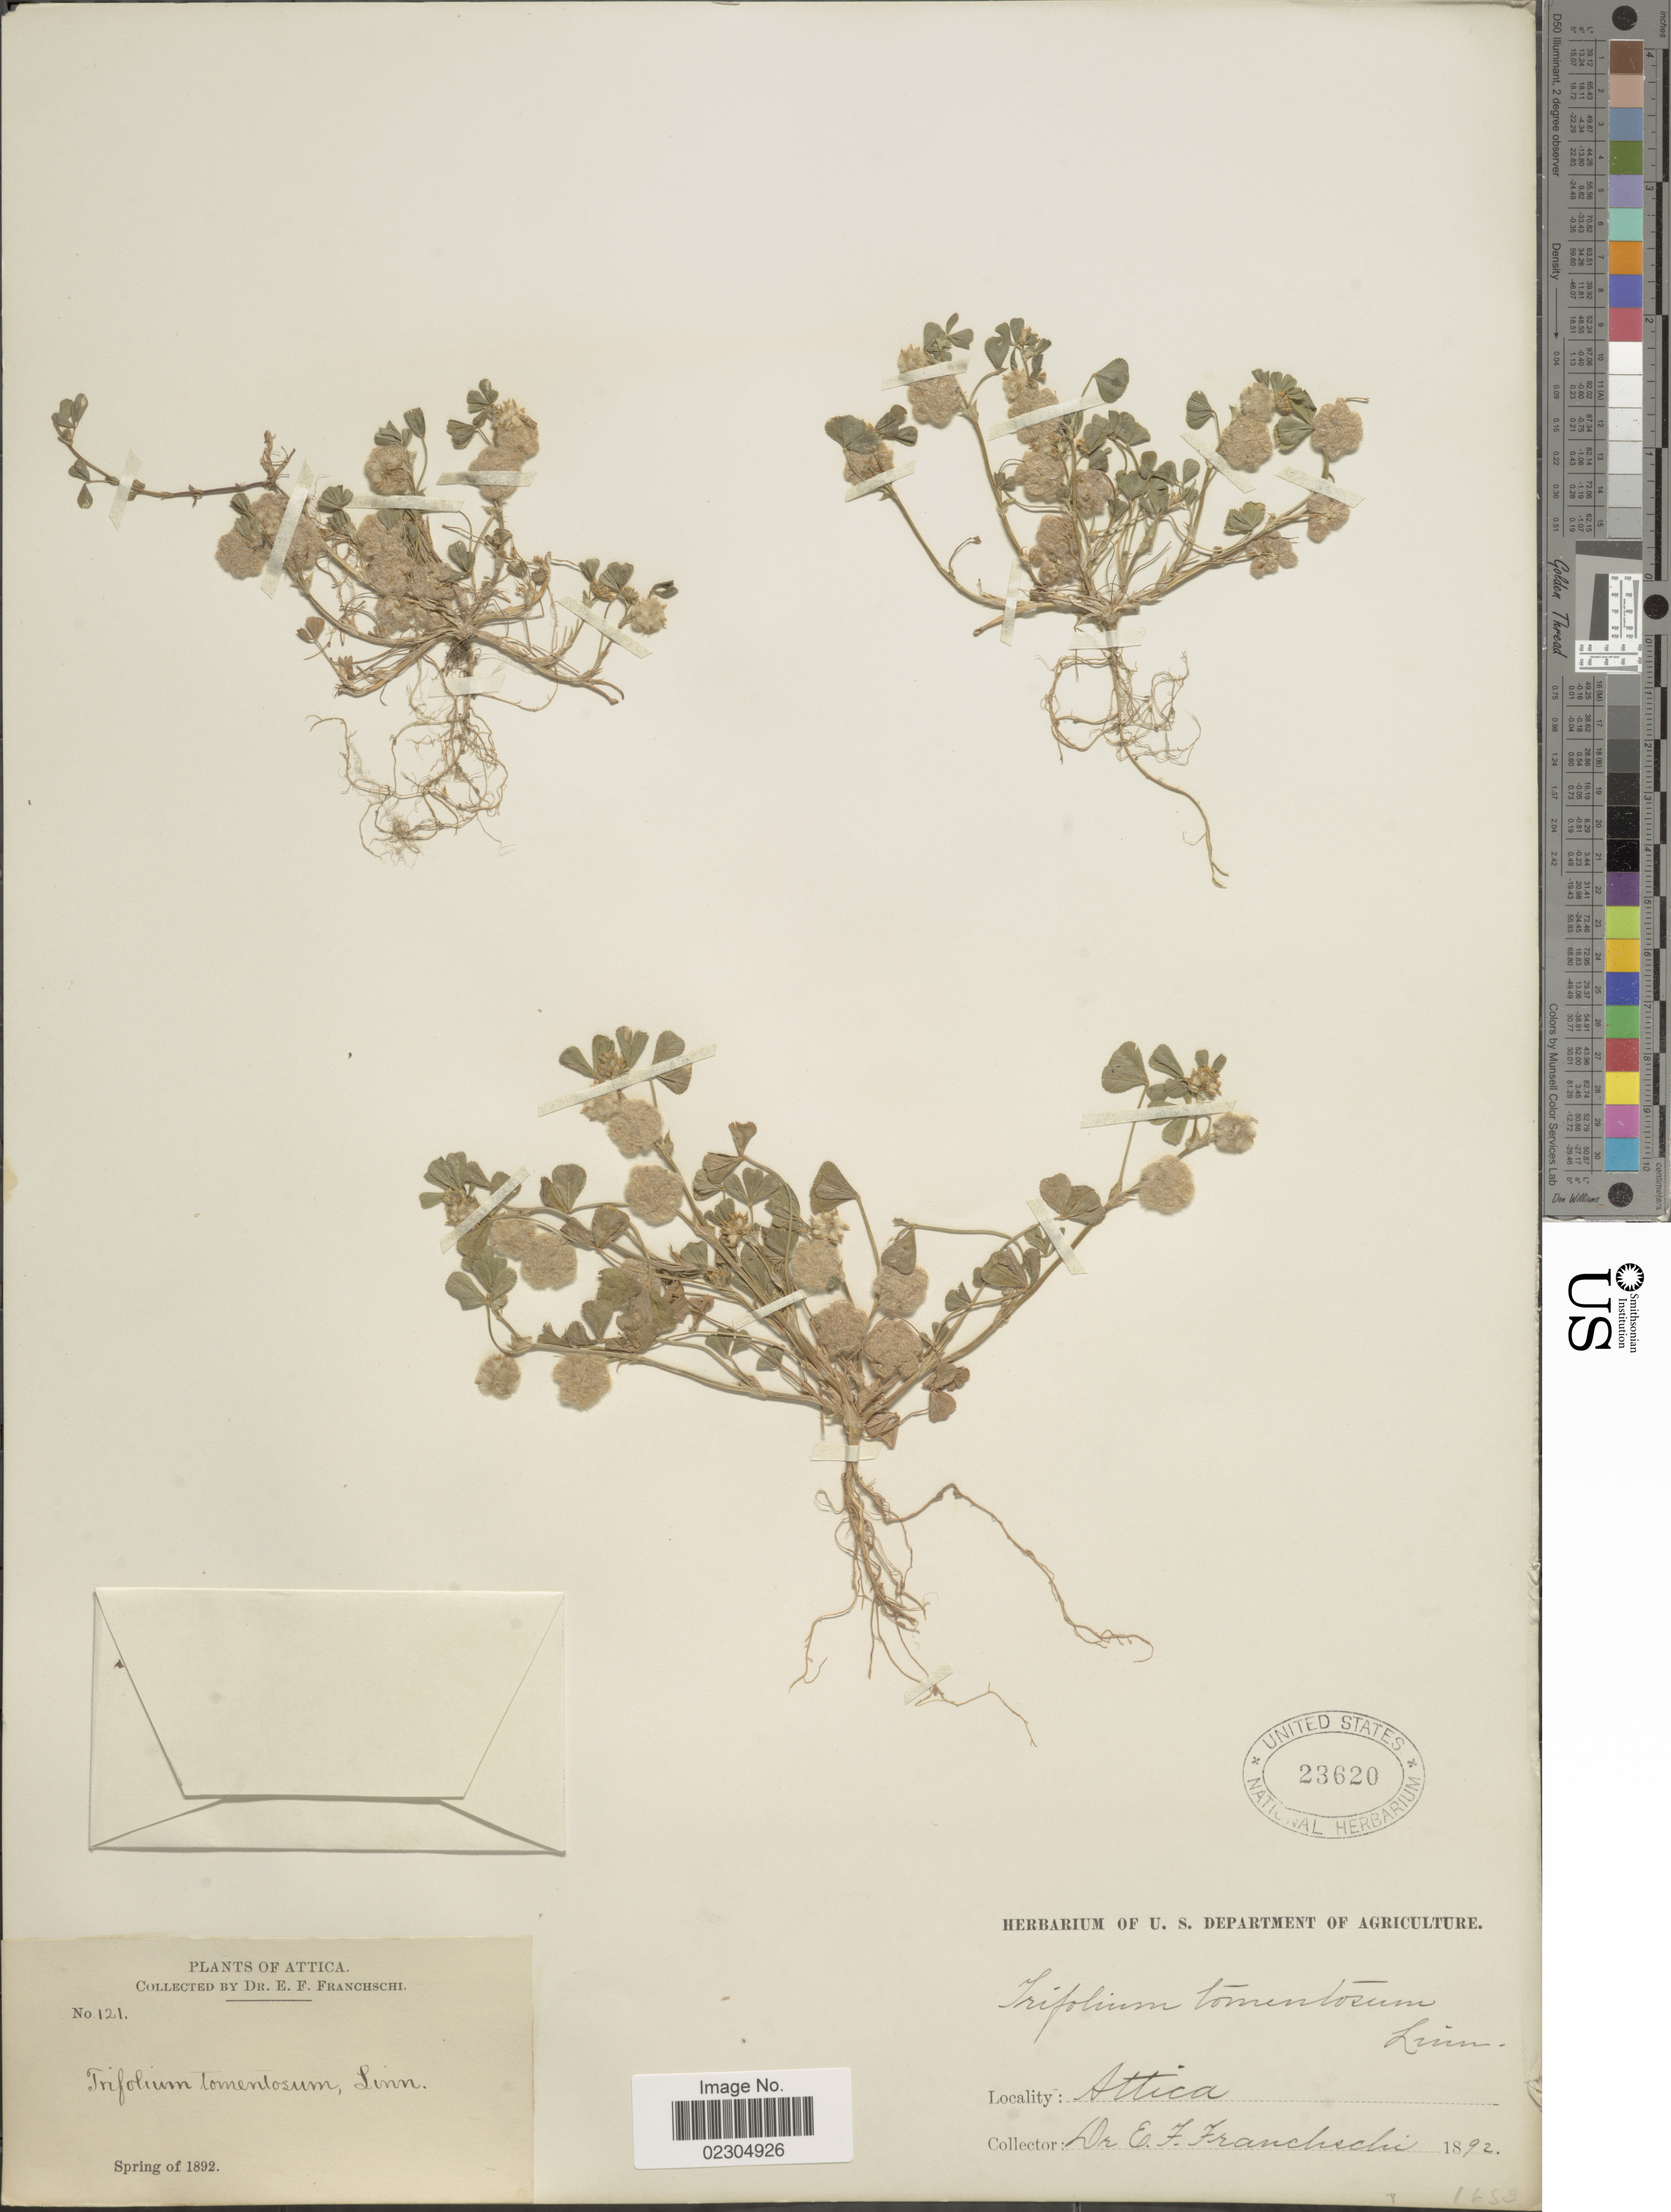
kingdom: Plantae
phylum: Tracheophyta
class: Magnoliopsida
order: Fabales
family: Fabaceae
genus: Trifolium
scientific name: Trifolium tomentosum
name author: L.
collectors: E. Franchschi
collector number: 121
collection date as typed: spring 1892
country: Greece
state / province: Attica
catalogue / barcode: US 23620